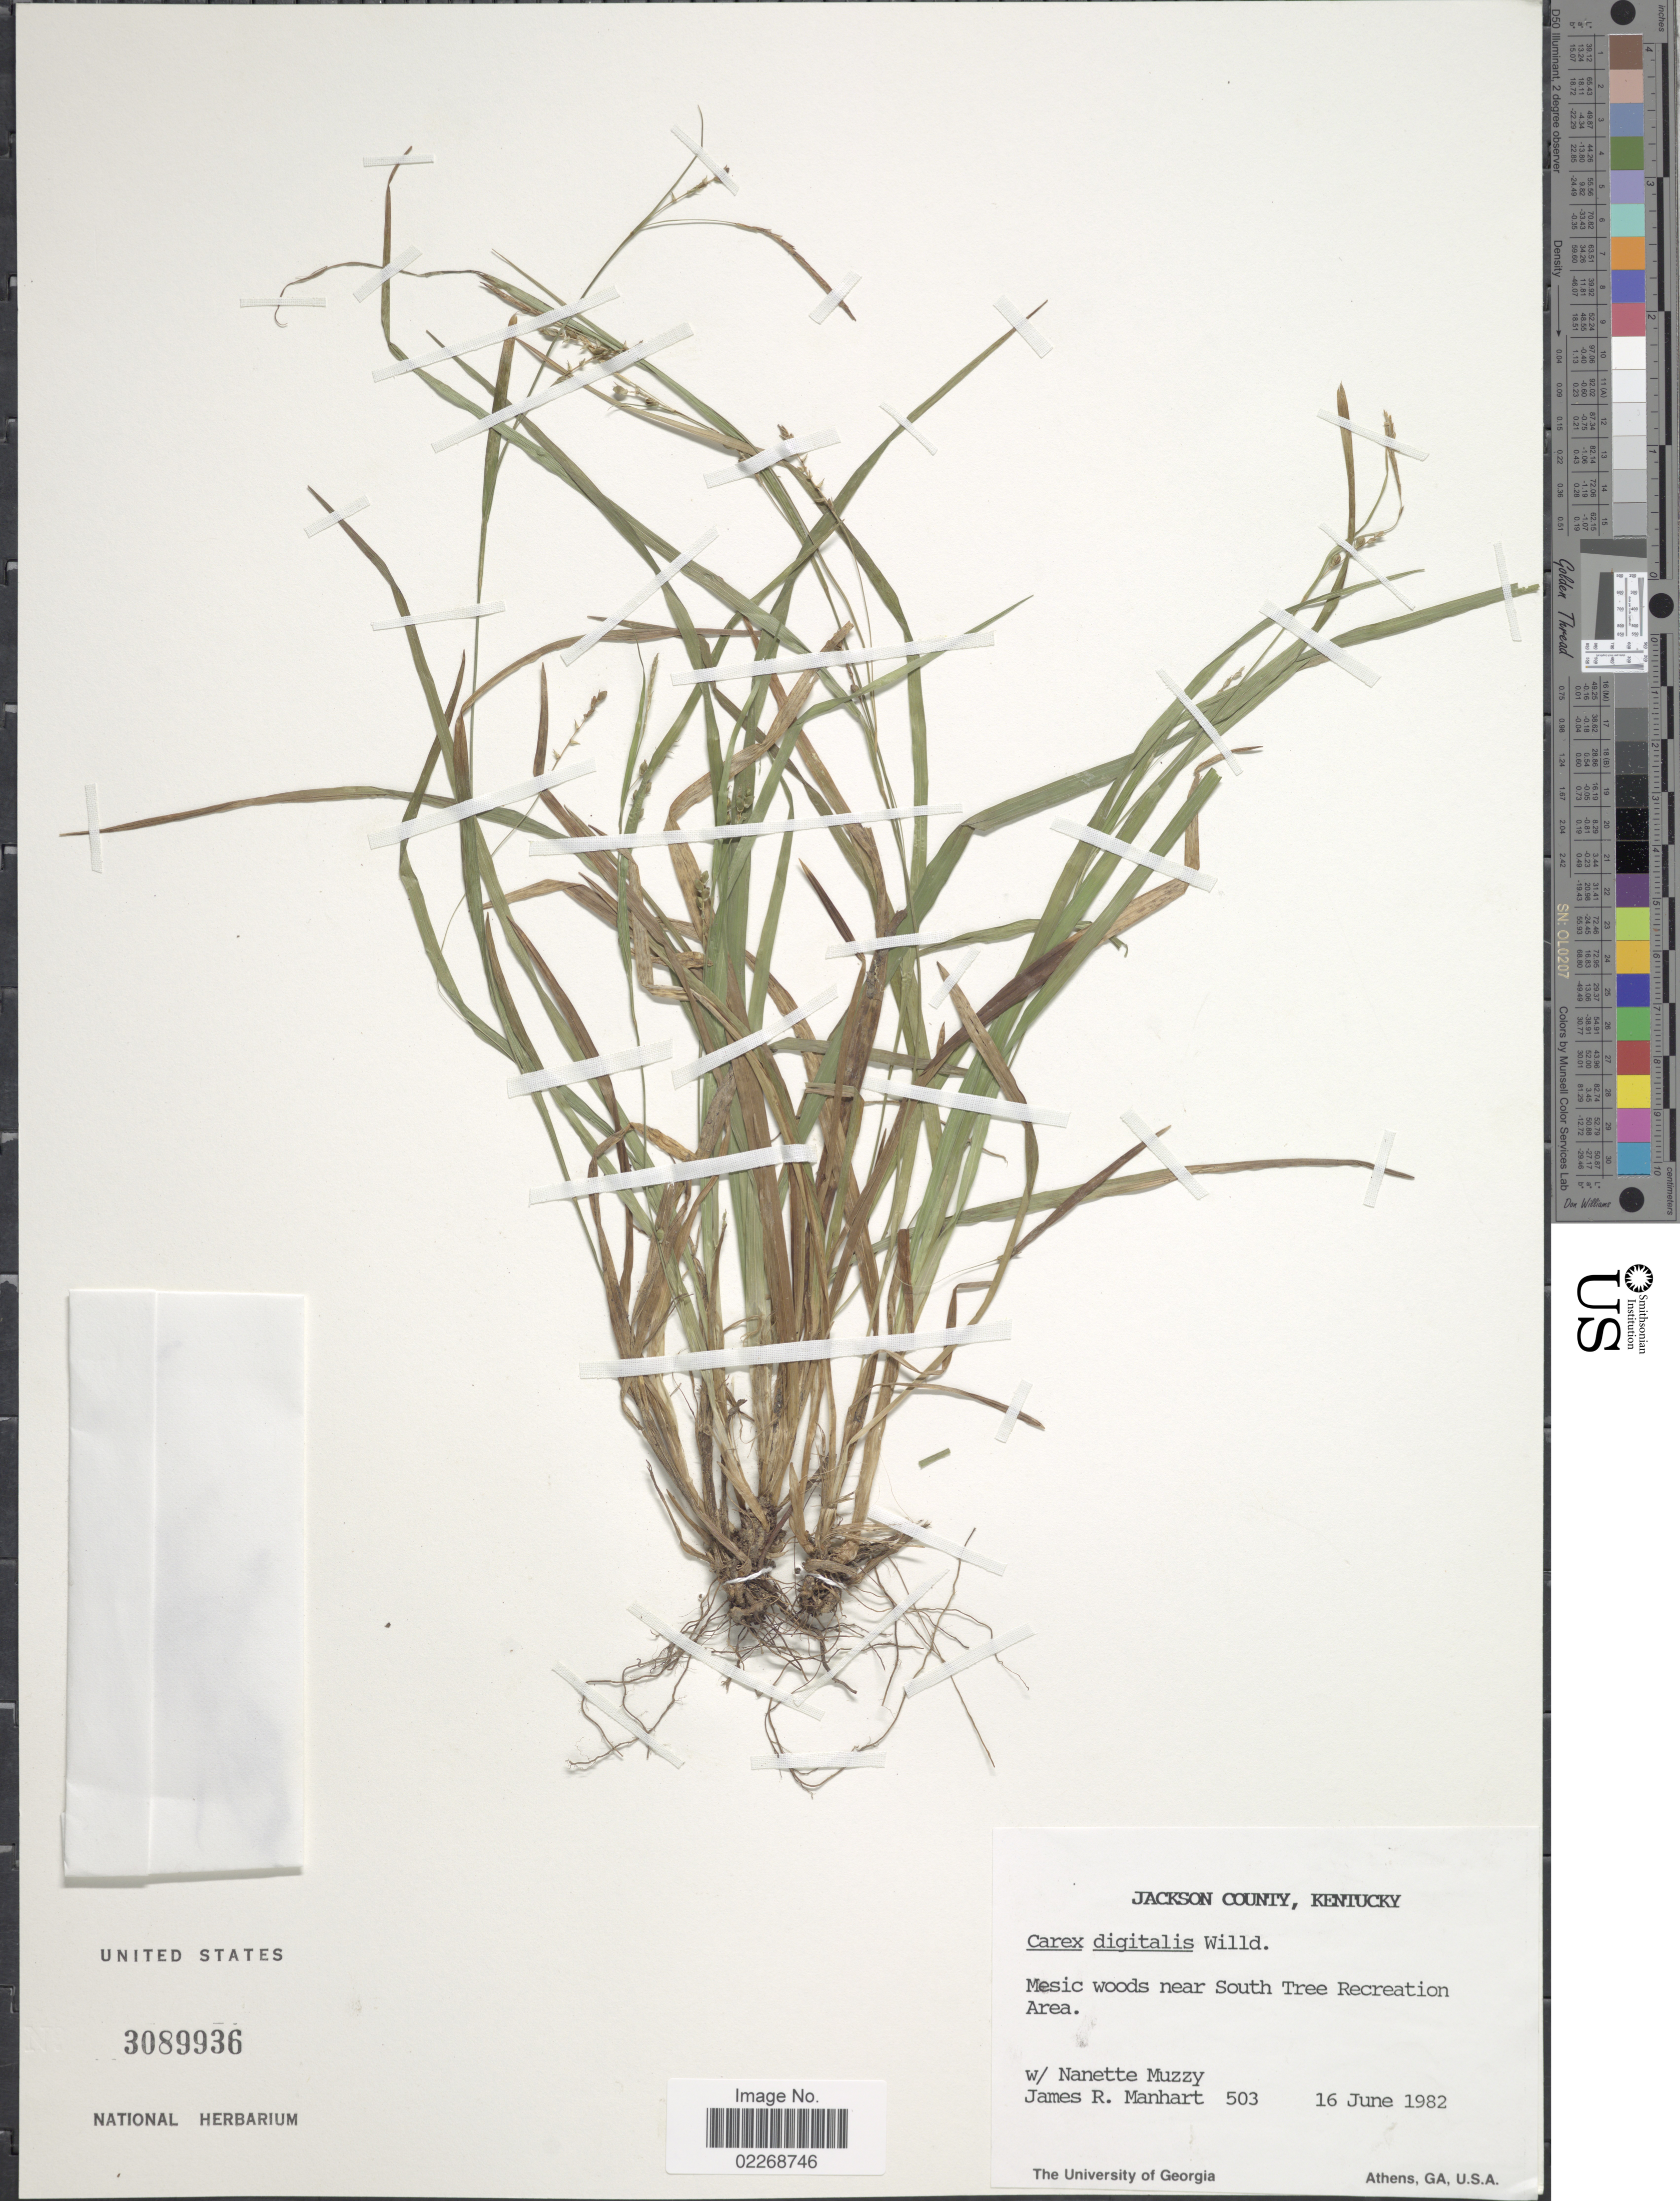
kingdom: Plantae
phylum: Tracheophyta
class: Liliopsida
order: Poales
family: Cyperaceae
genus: Carex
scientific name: Carex digitalis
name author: Willd.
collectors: J. Manhart & N. Muzzy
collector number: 503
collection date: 1982-06-16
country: United States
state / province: Kentucky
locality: Jackson County. Mesic woods near South Tree Recreation Area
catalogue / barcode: US 3089936